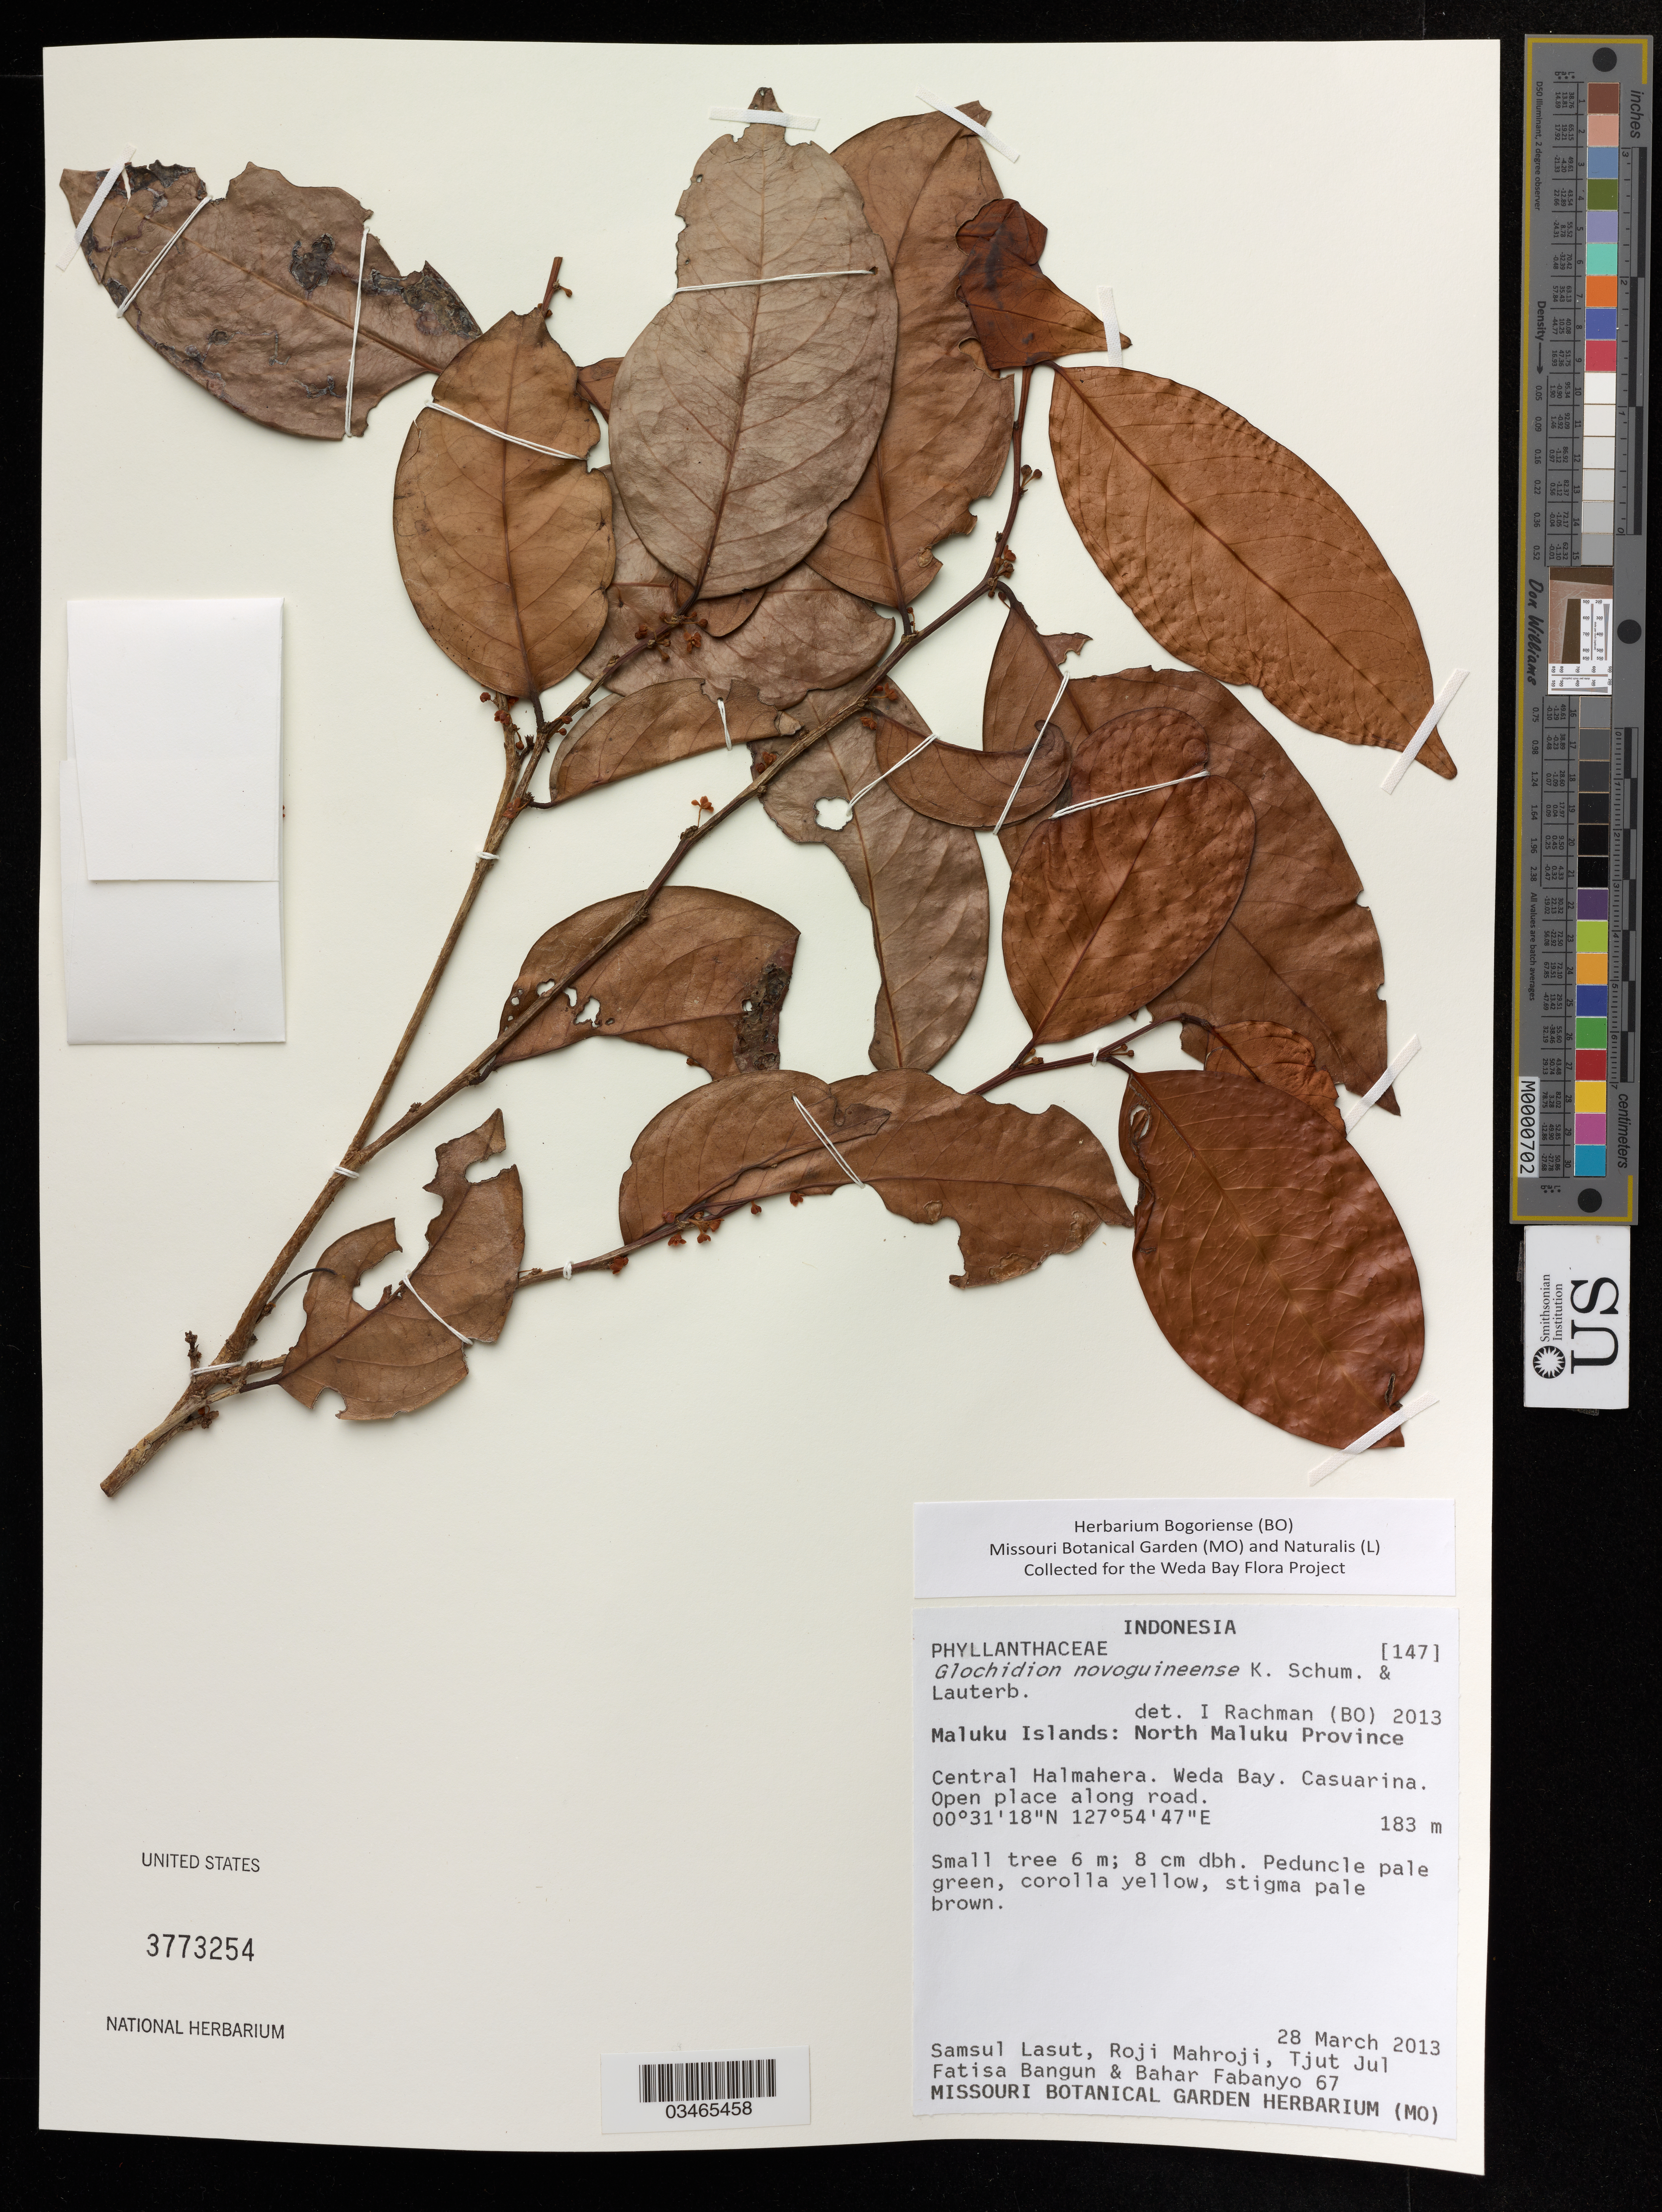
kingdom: Plantae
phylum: Tracheophyta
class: Magnoliopsida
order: Malpighiales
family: Phyllanthaceae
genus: Glochidion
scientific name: Glochidion novoguineense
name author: K. Schum. & Lauterb.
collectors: S. Lasut, R. Mahroji, T. Jul & B. Fabanyo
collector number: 67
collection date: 2013-03-28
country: Indonesia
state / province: Maluku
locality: Maluku Islands: North Maluku Province, Central Halmahera, Weda Bay, Casuarina, Open place along road.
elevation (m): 183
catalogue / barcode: US 3773254